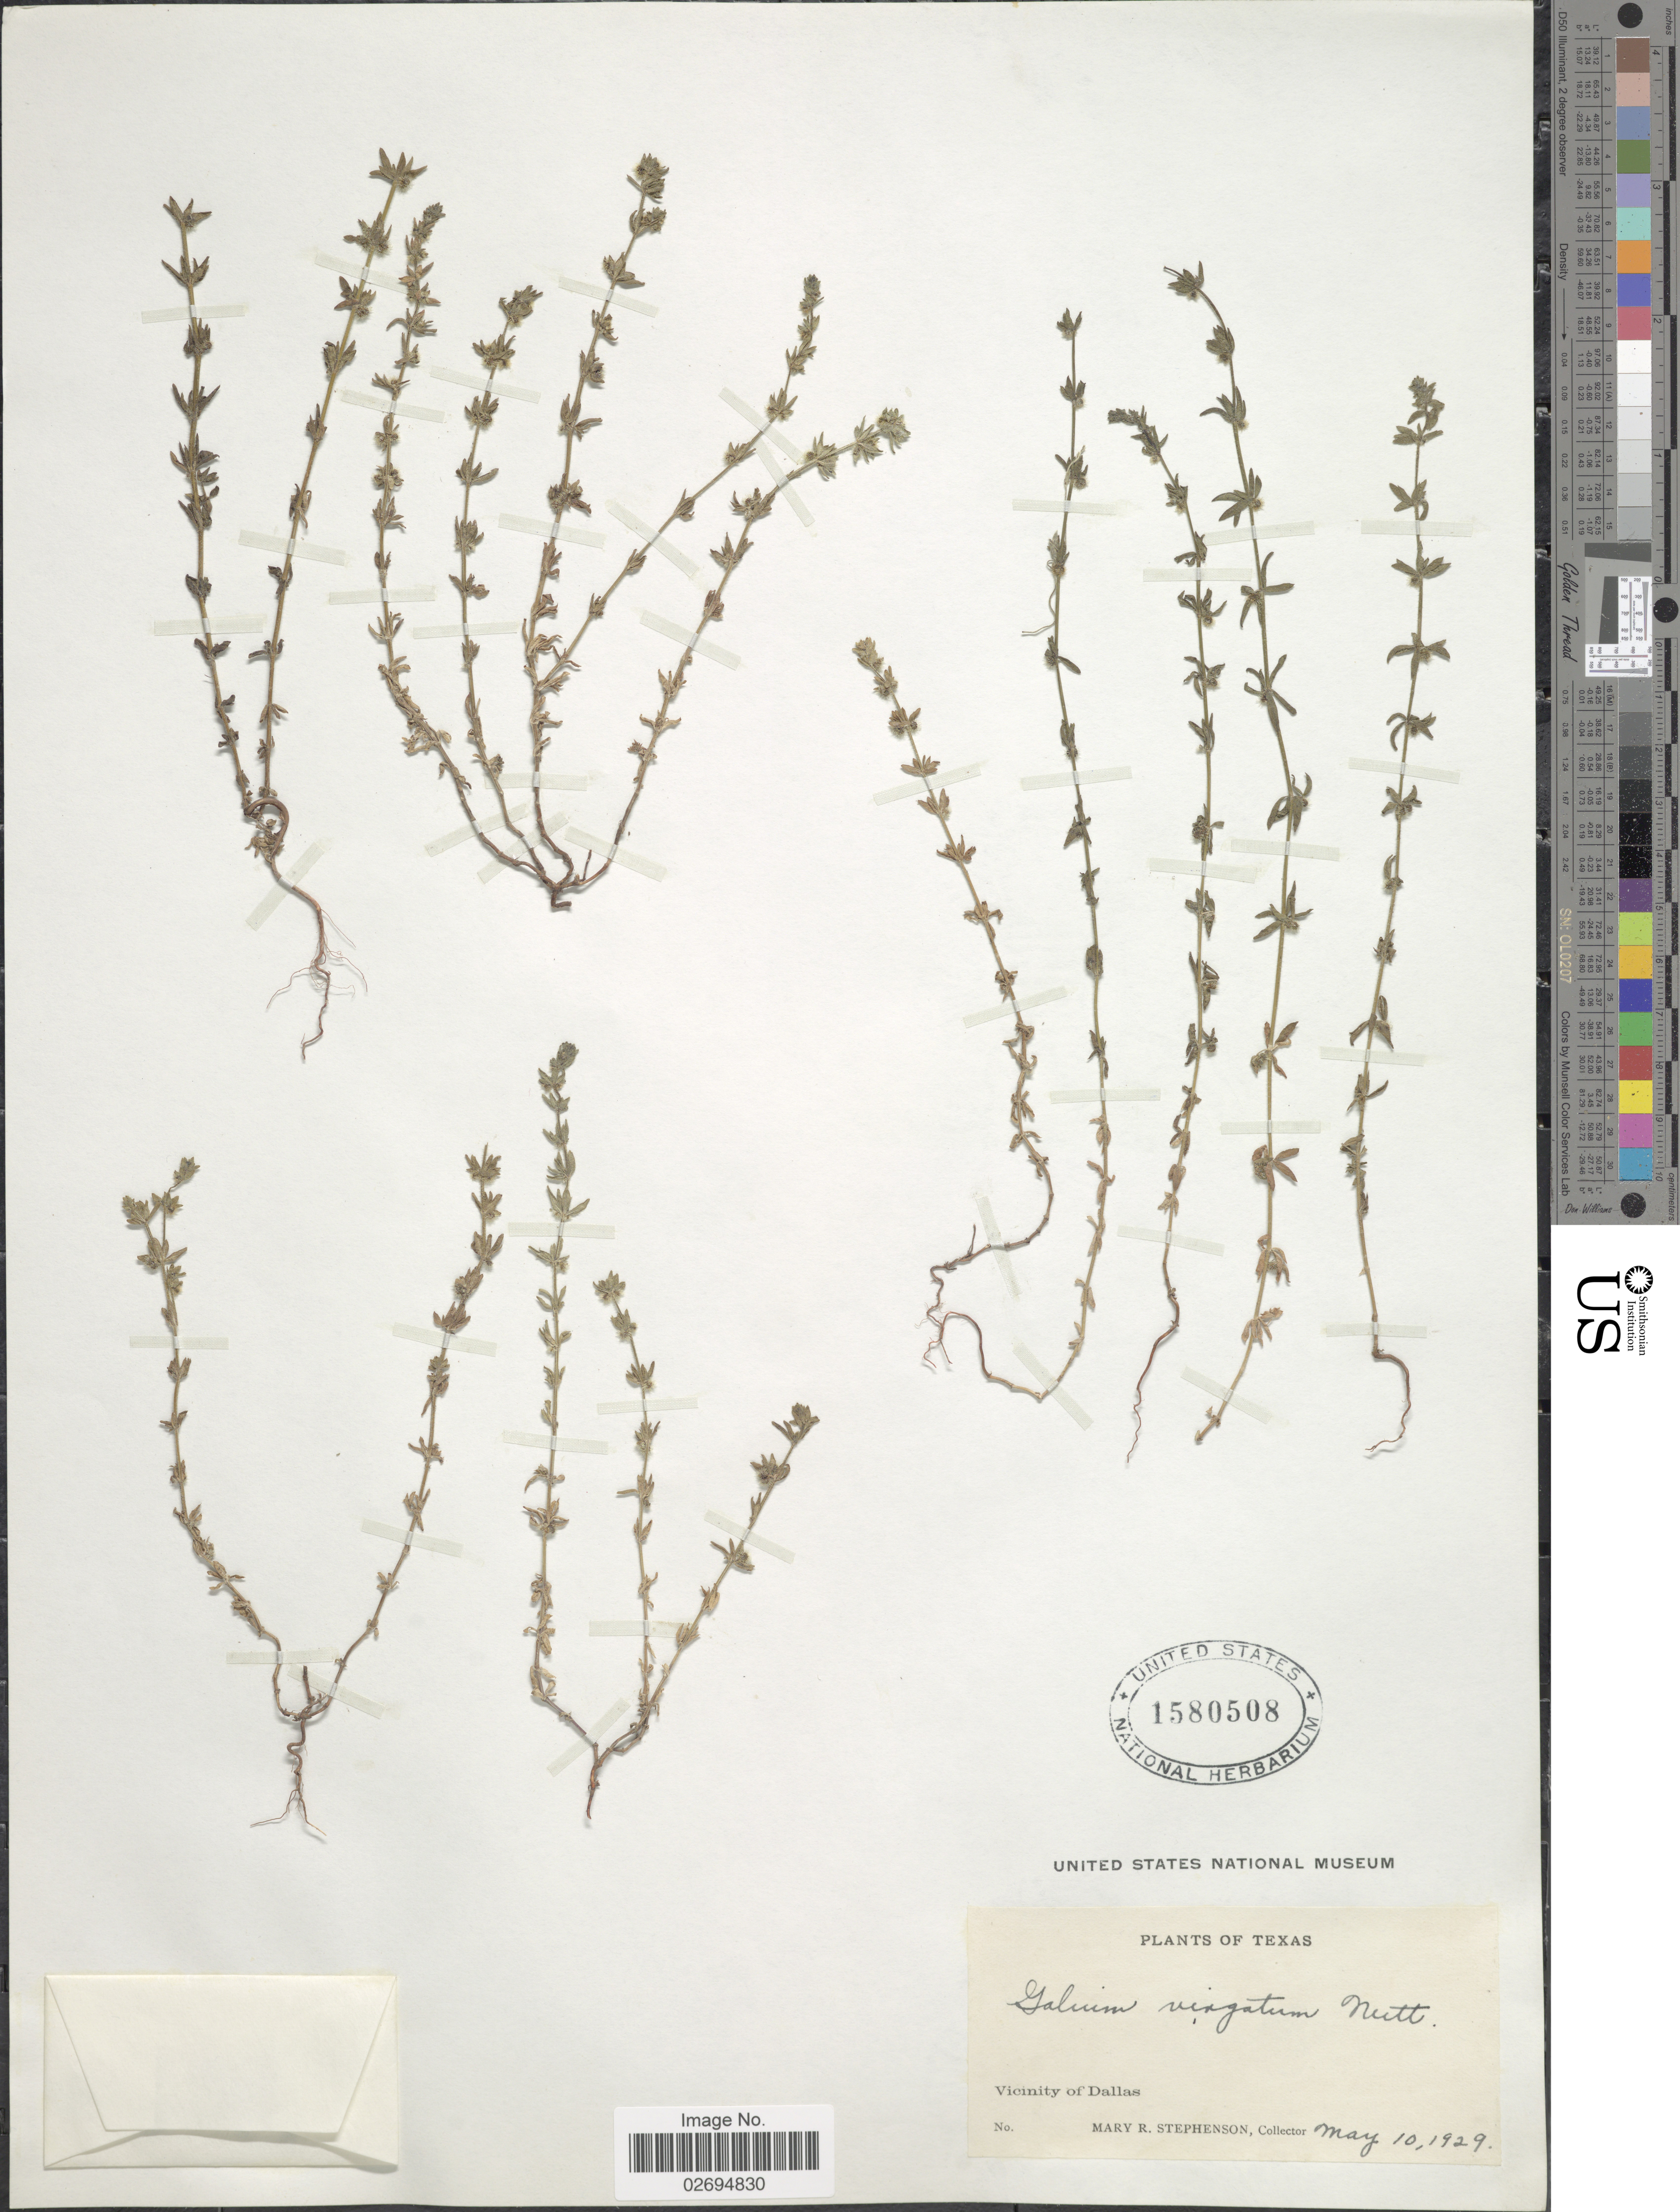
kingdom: Plantae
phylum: Tracheophyta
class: Magnoliopsida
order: Gentianales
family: Rubiaceae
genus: Galium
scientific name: Galium virgatum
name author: Nutt.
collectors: M. Stephenson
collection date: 1929-05-10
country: United States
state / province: Texas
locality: Vicinity of Dallas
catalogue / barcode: US 1580508